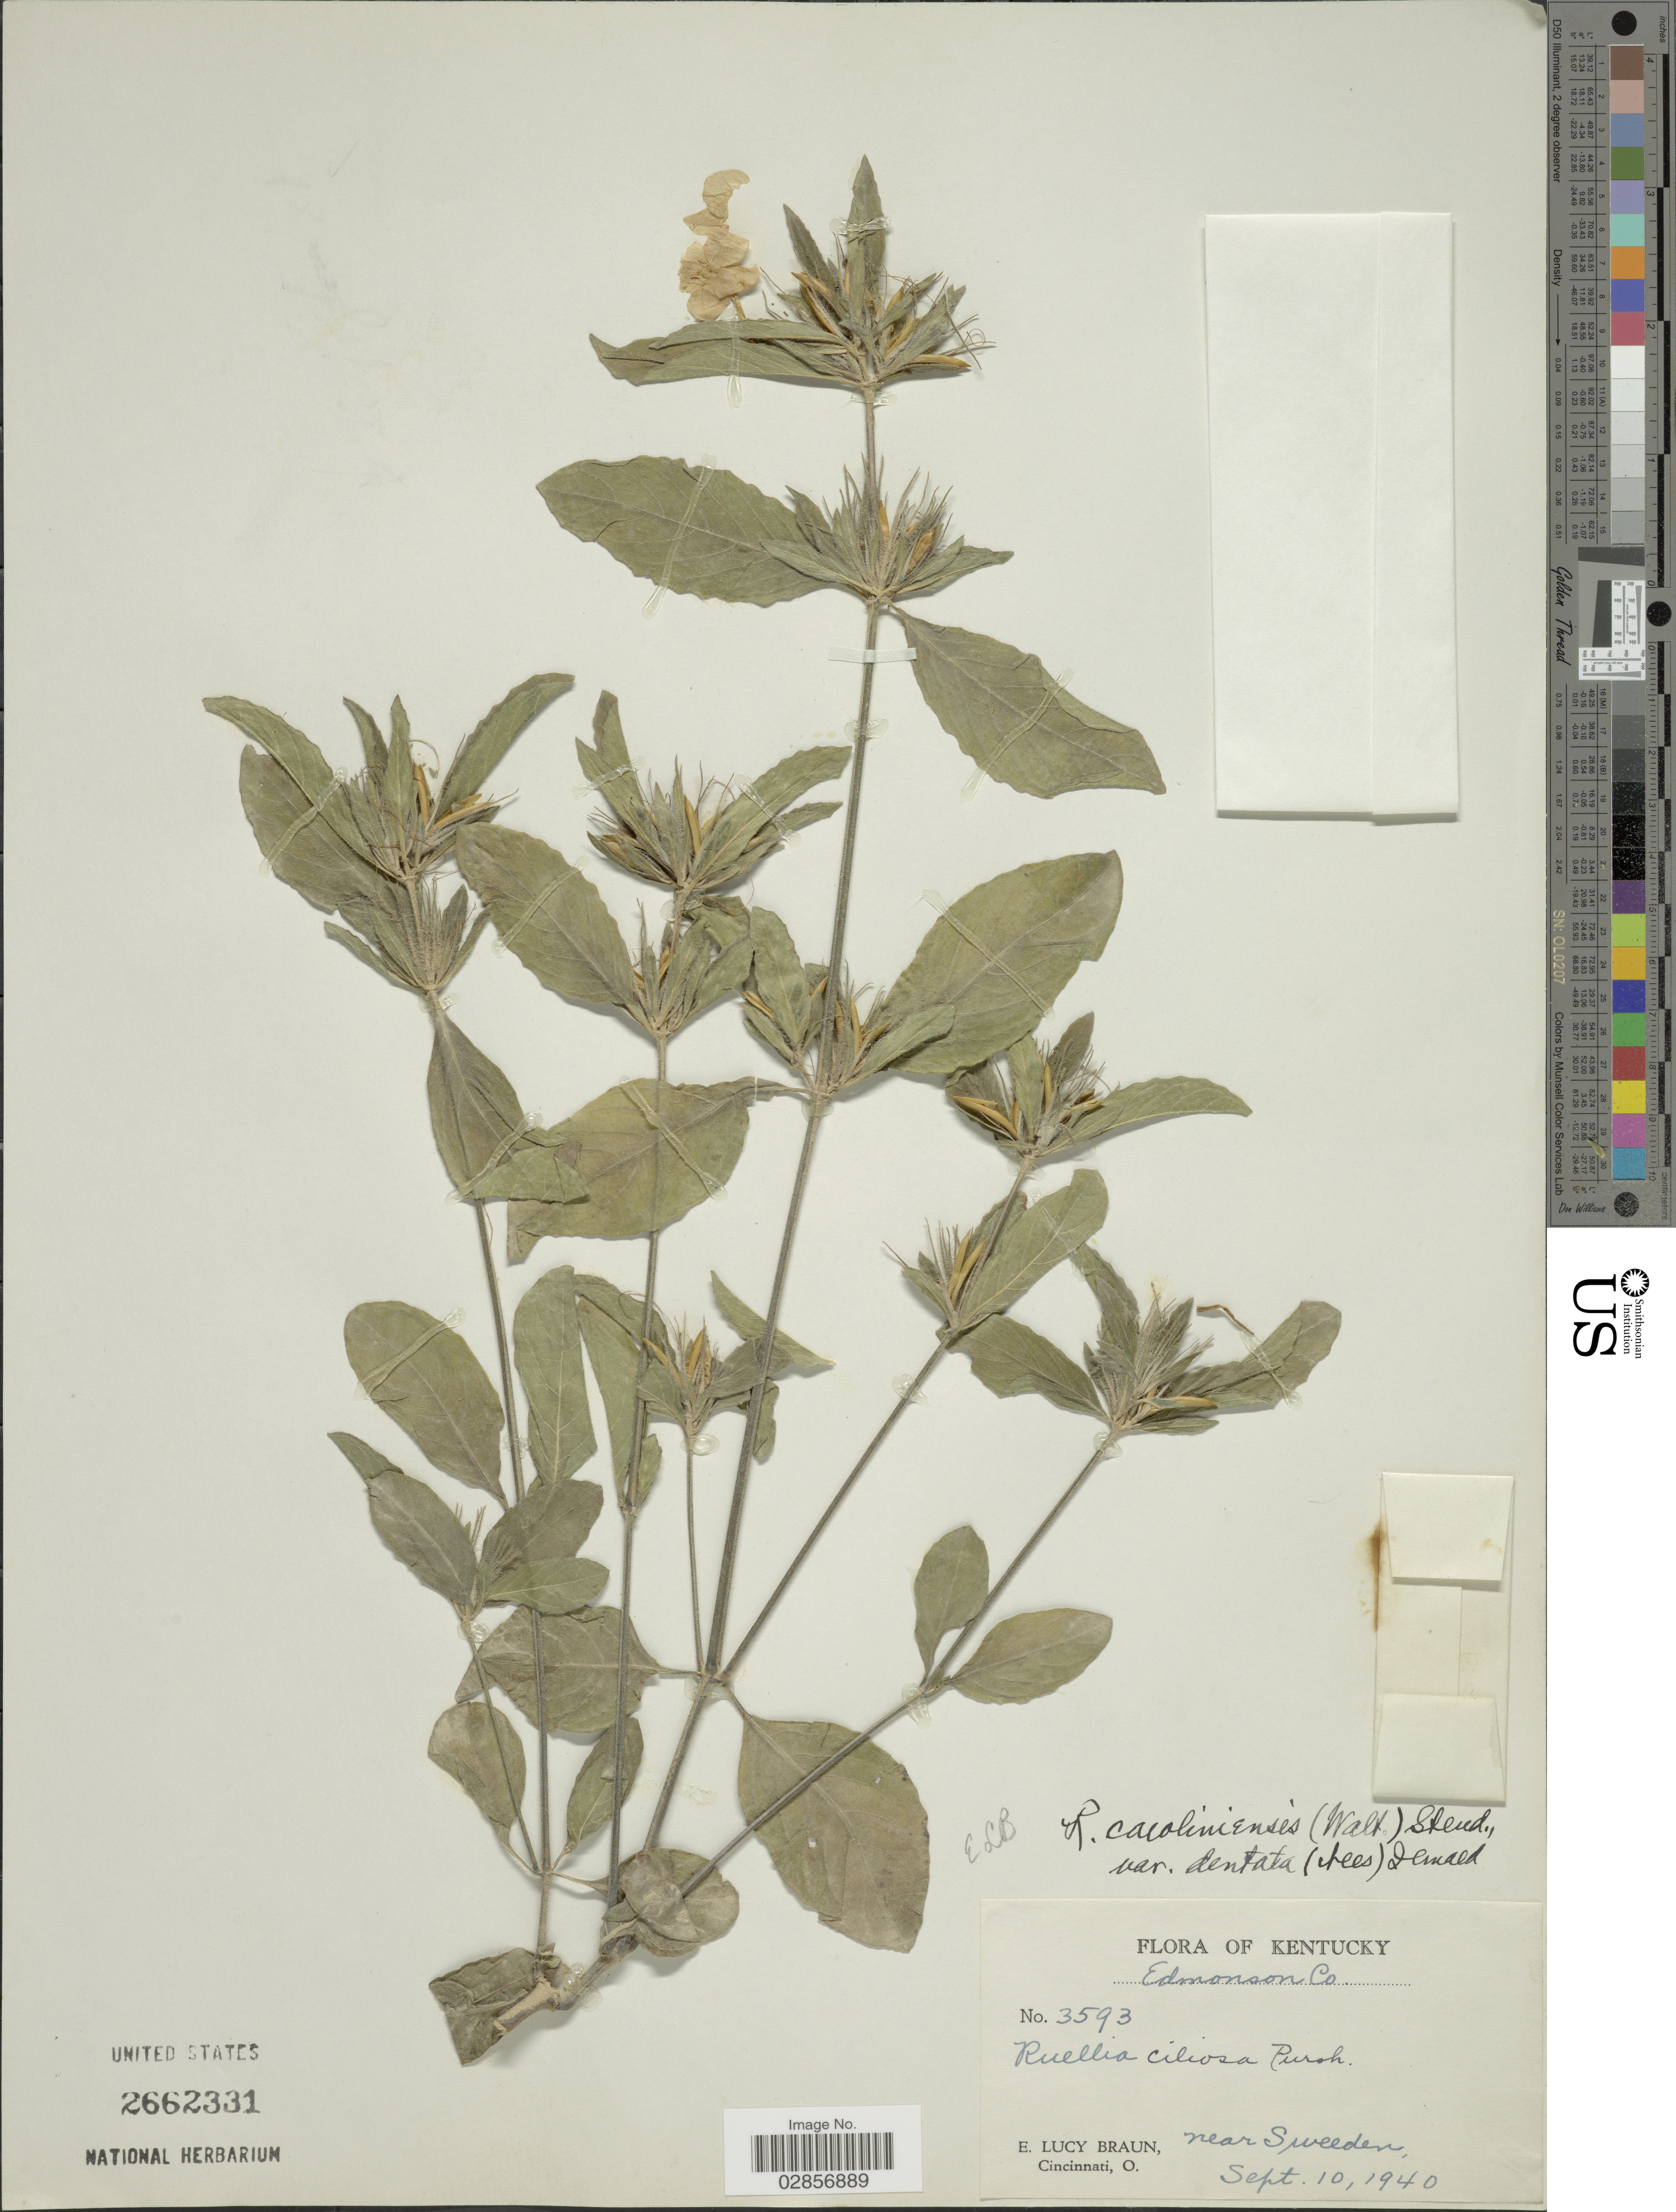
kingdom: Plantae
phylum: Tracheophyta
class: Magnoliopsida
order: Lamiales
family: Acanthaceae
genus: Ruellia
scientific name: Ruellia caroliniensis var. dentata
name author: (Nees ex DC.) Fernald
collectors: E. L. Braun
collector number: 3593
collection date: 1940-09-10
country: United States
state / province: Kentucky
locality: Edmonson Co. Near Sweeden.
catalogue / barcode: US 2662331